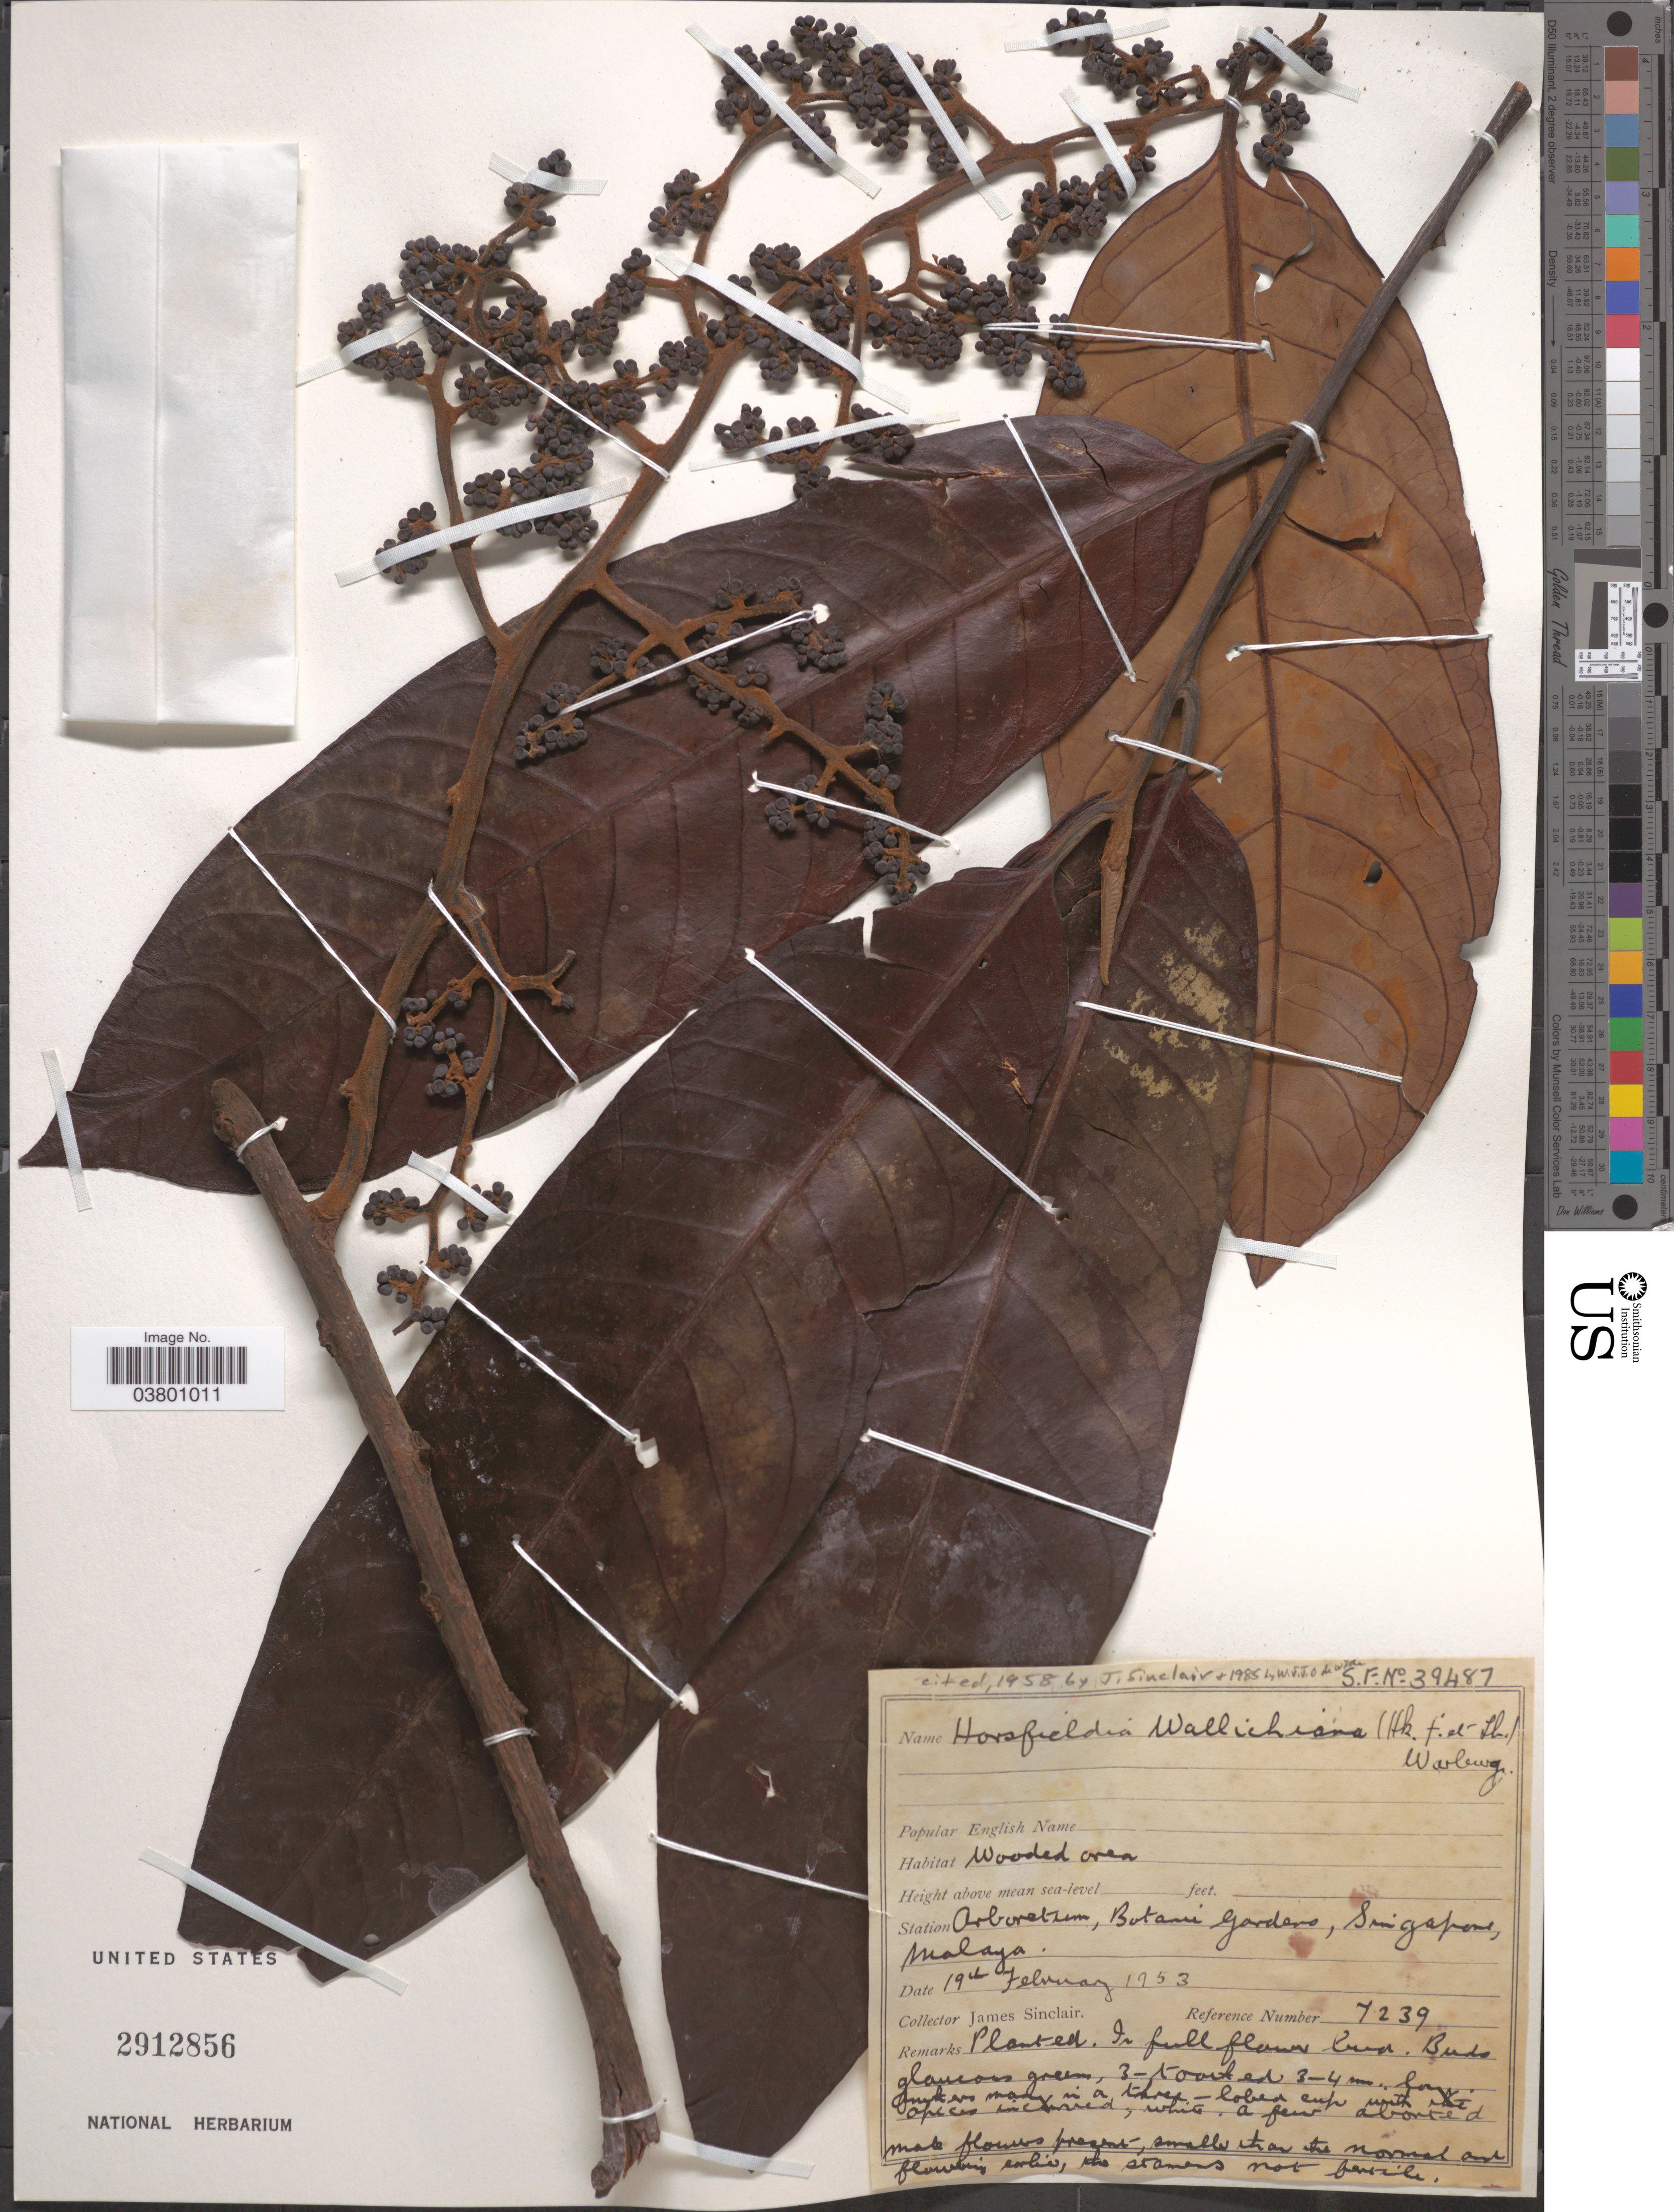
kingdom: Plantae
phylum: Tracheophyta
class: Magnoliopsida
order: Magnoliales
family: Myristicaceae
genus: Horsfieldia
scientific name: Horsfieldia wallichii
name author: Warb.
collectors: J. Sinclair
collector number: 7239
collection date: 1953-02-19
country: Singapore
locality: Station Arboretum, Botanic Gardens, Singapore, Malaya.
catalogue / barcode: US 2912856